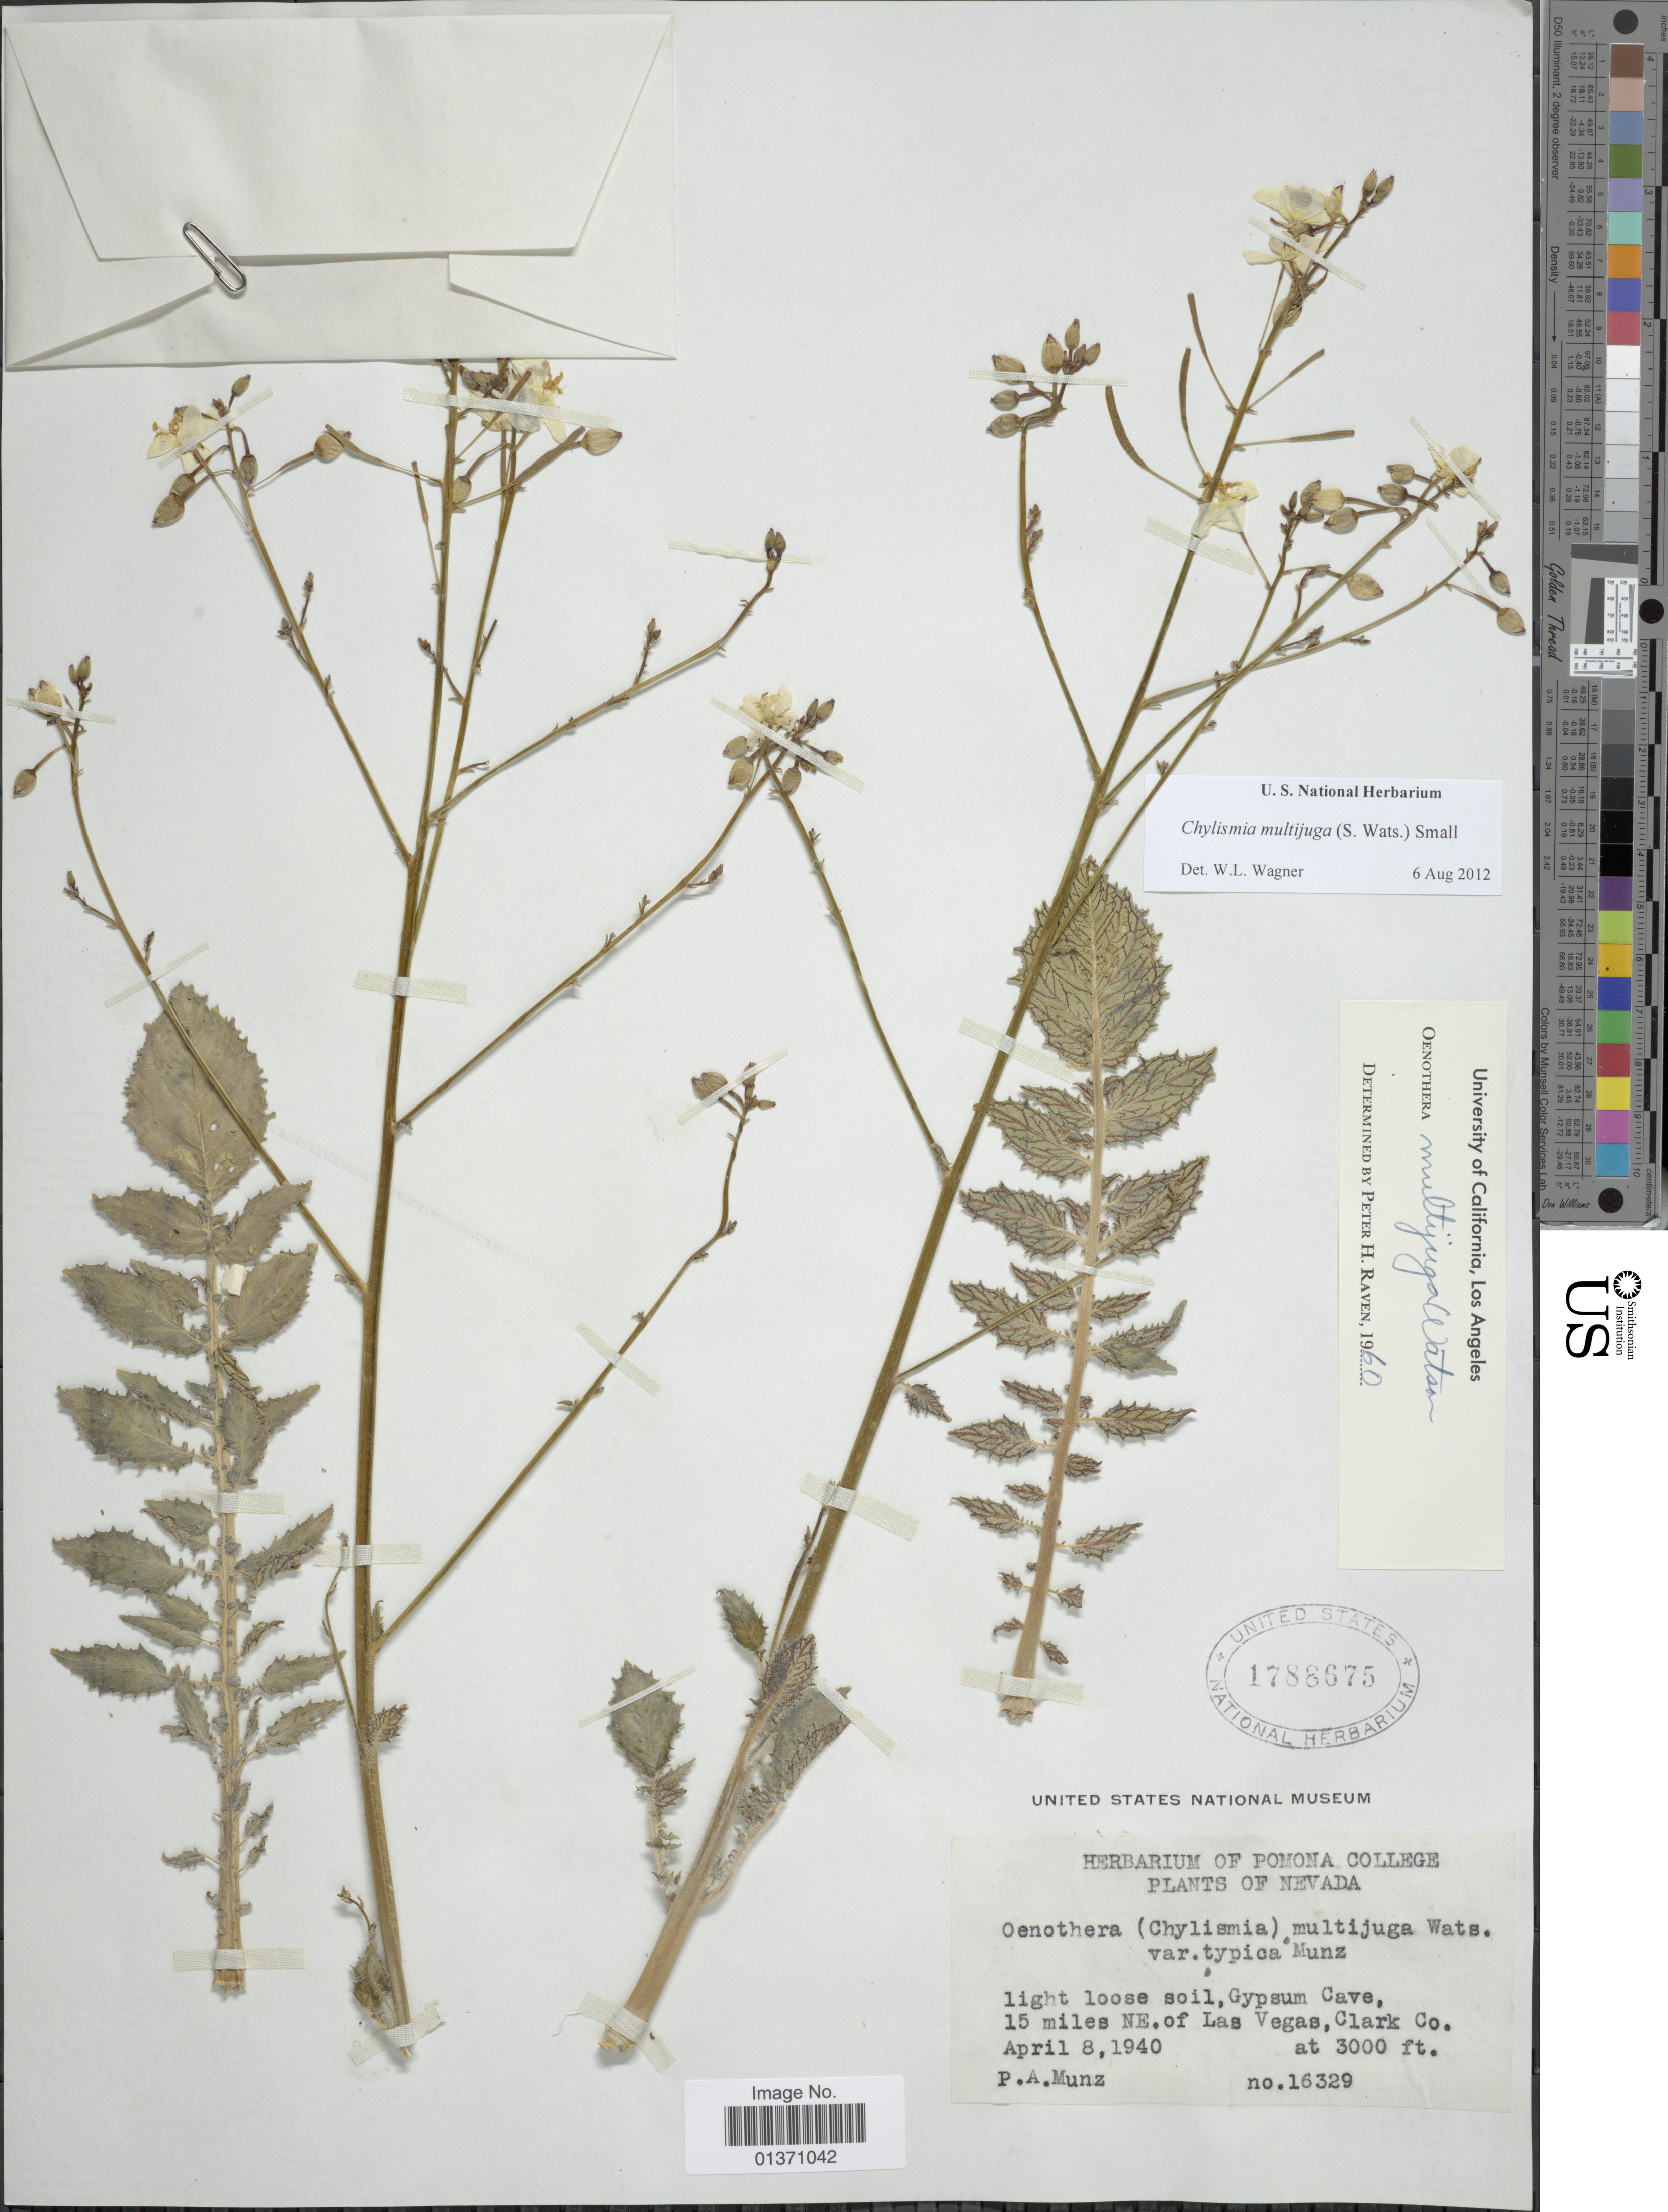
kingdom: Plantae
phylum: Tracheophyta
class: Magnoliopsida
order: Myrtales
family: Onagraceae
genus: Chylismia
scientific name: Chylismia multijuga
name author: (S. Watson) Small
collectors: P. A. Munz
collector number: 16329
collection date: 1940-04-08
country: United States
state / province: Nevada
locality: Gypsum Cave, 15 miles NE of Las Vegas, Clark Co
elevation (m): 914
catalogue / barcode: US 1788675